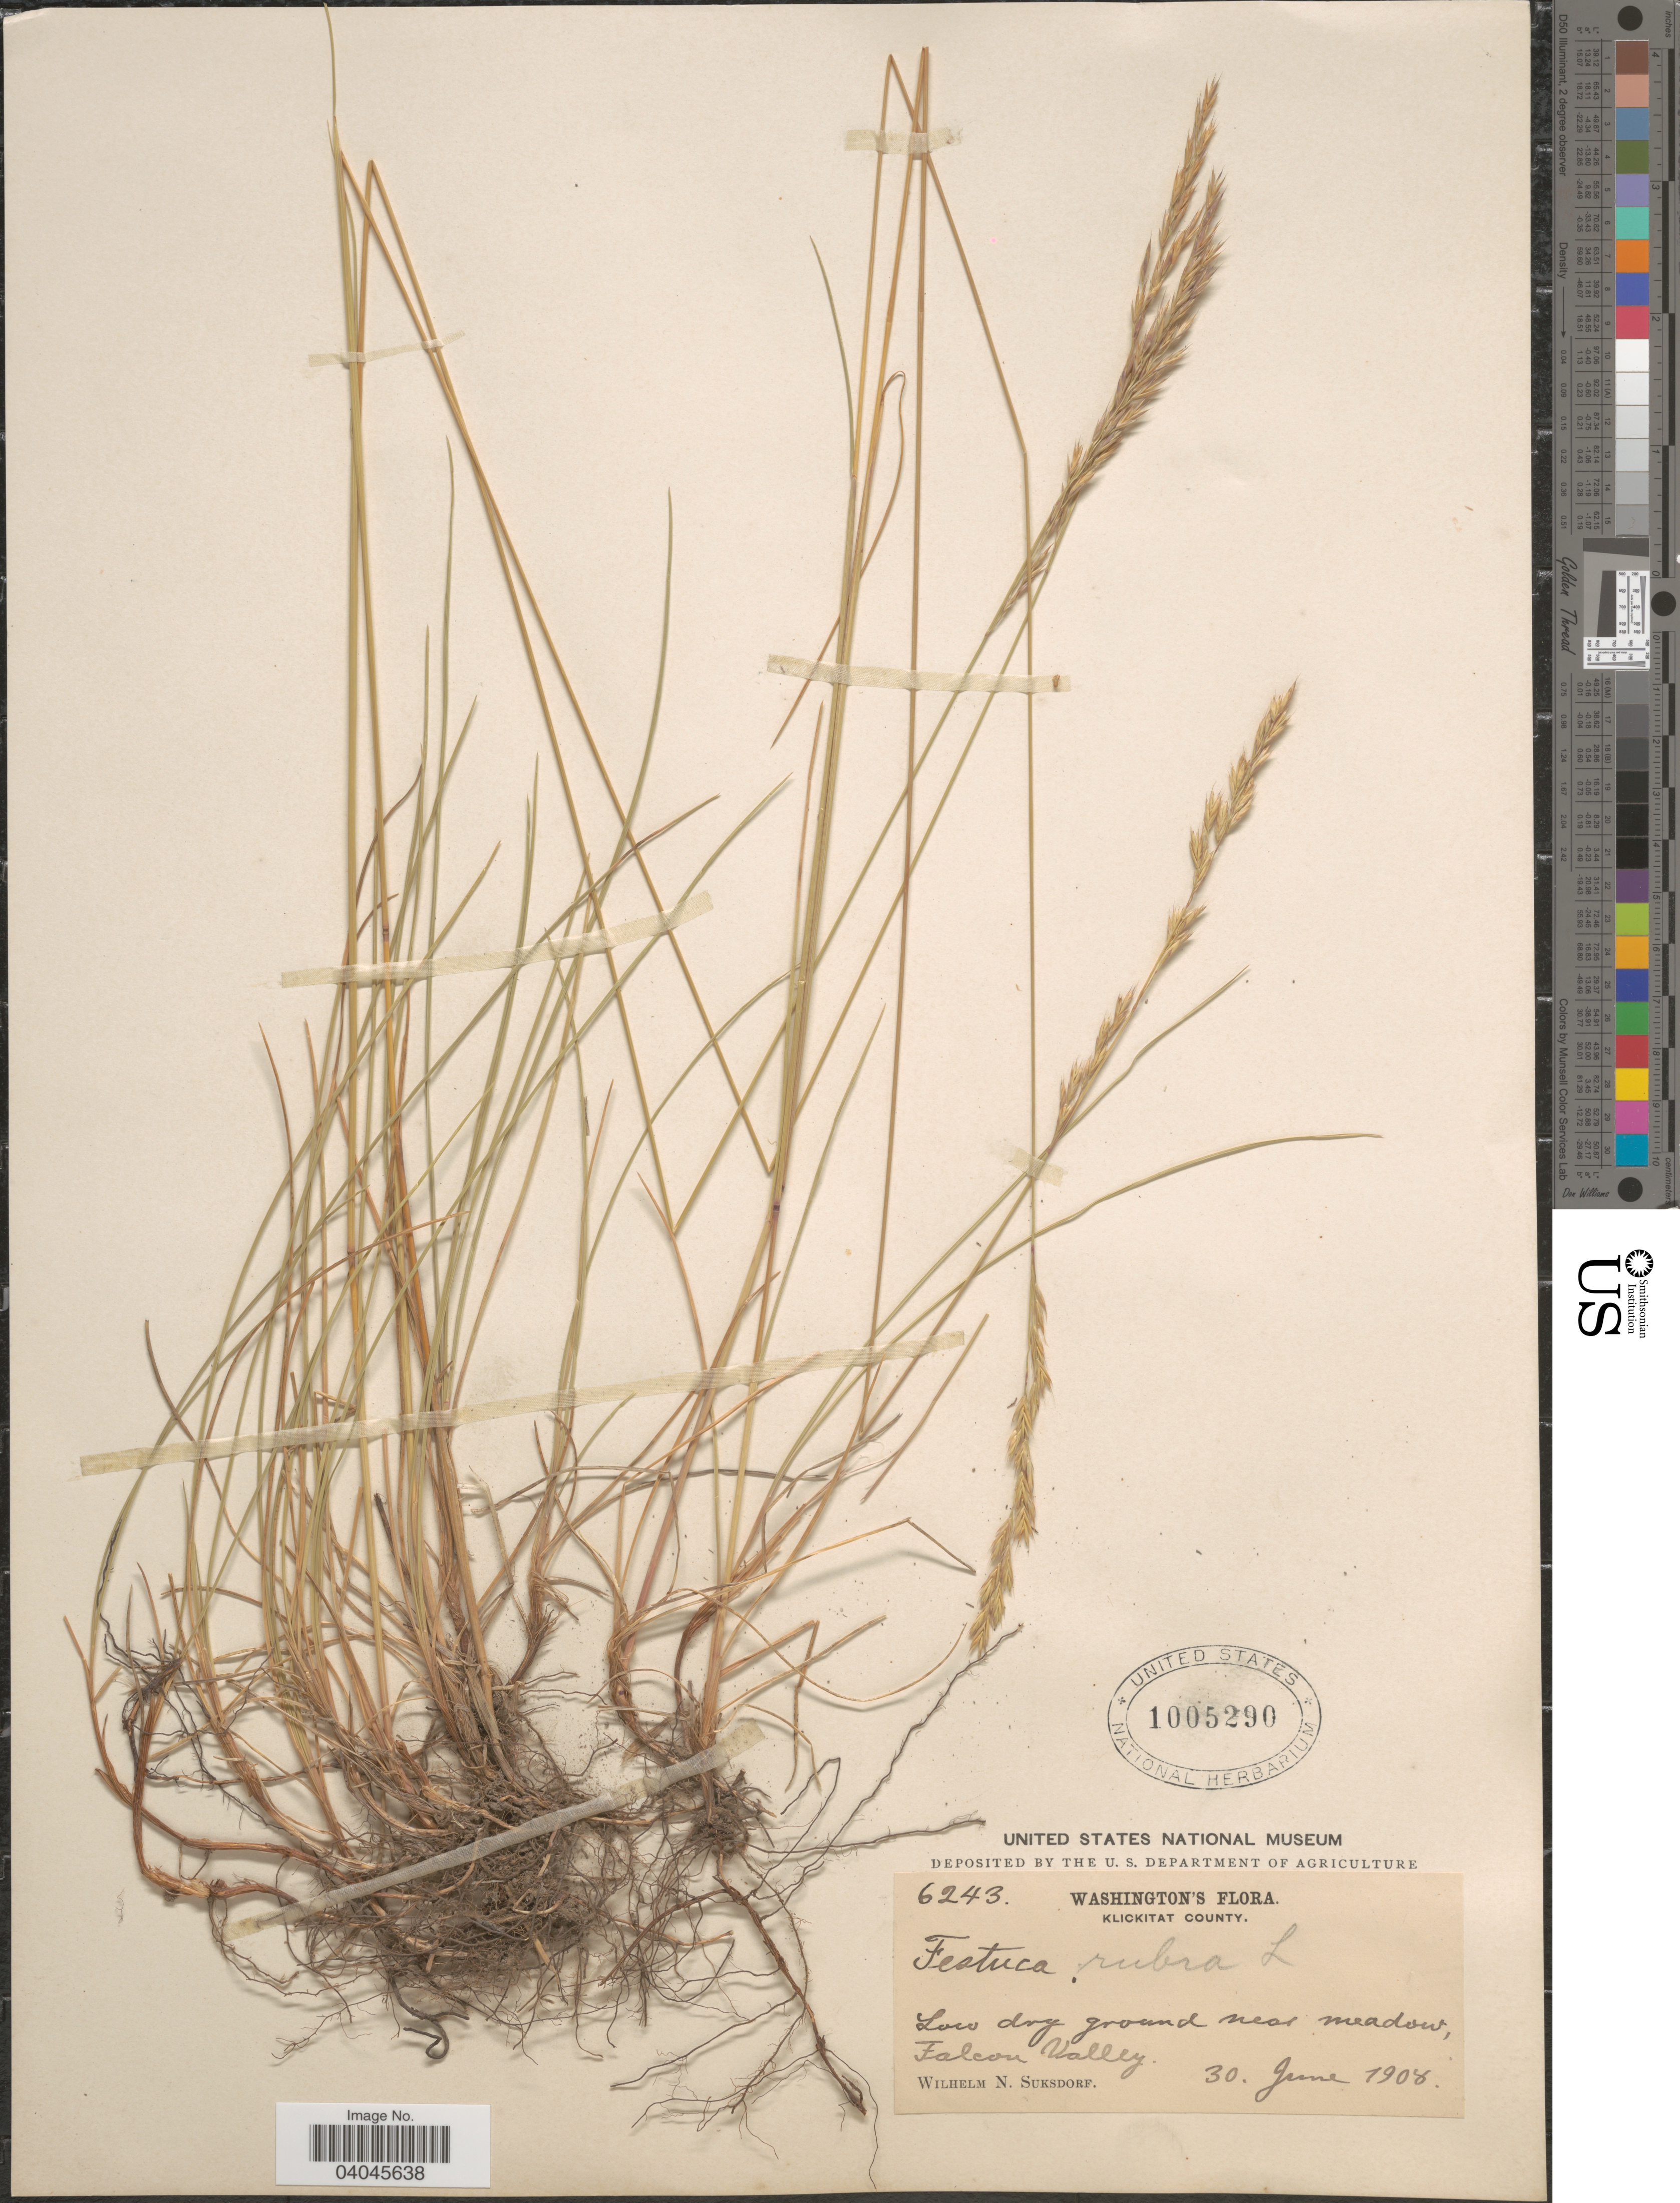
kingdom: Plantae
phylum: Tracheophyta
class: Liliopsida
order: Poales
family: Poaceae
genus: Festuca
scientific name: Festuca rubra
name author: L.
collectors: W. N. Suksdorf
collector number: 6243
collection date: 1908-06-30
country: United States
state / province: Washington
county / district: Klickitat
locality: Klickitat County. Low dry ground near meadow, Falcon Valley.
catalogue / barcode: US 1005290